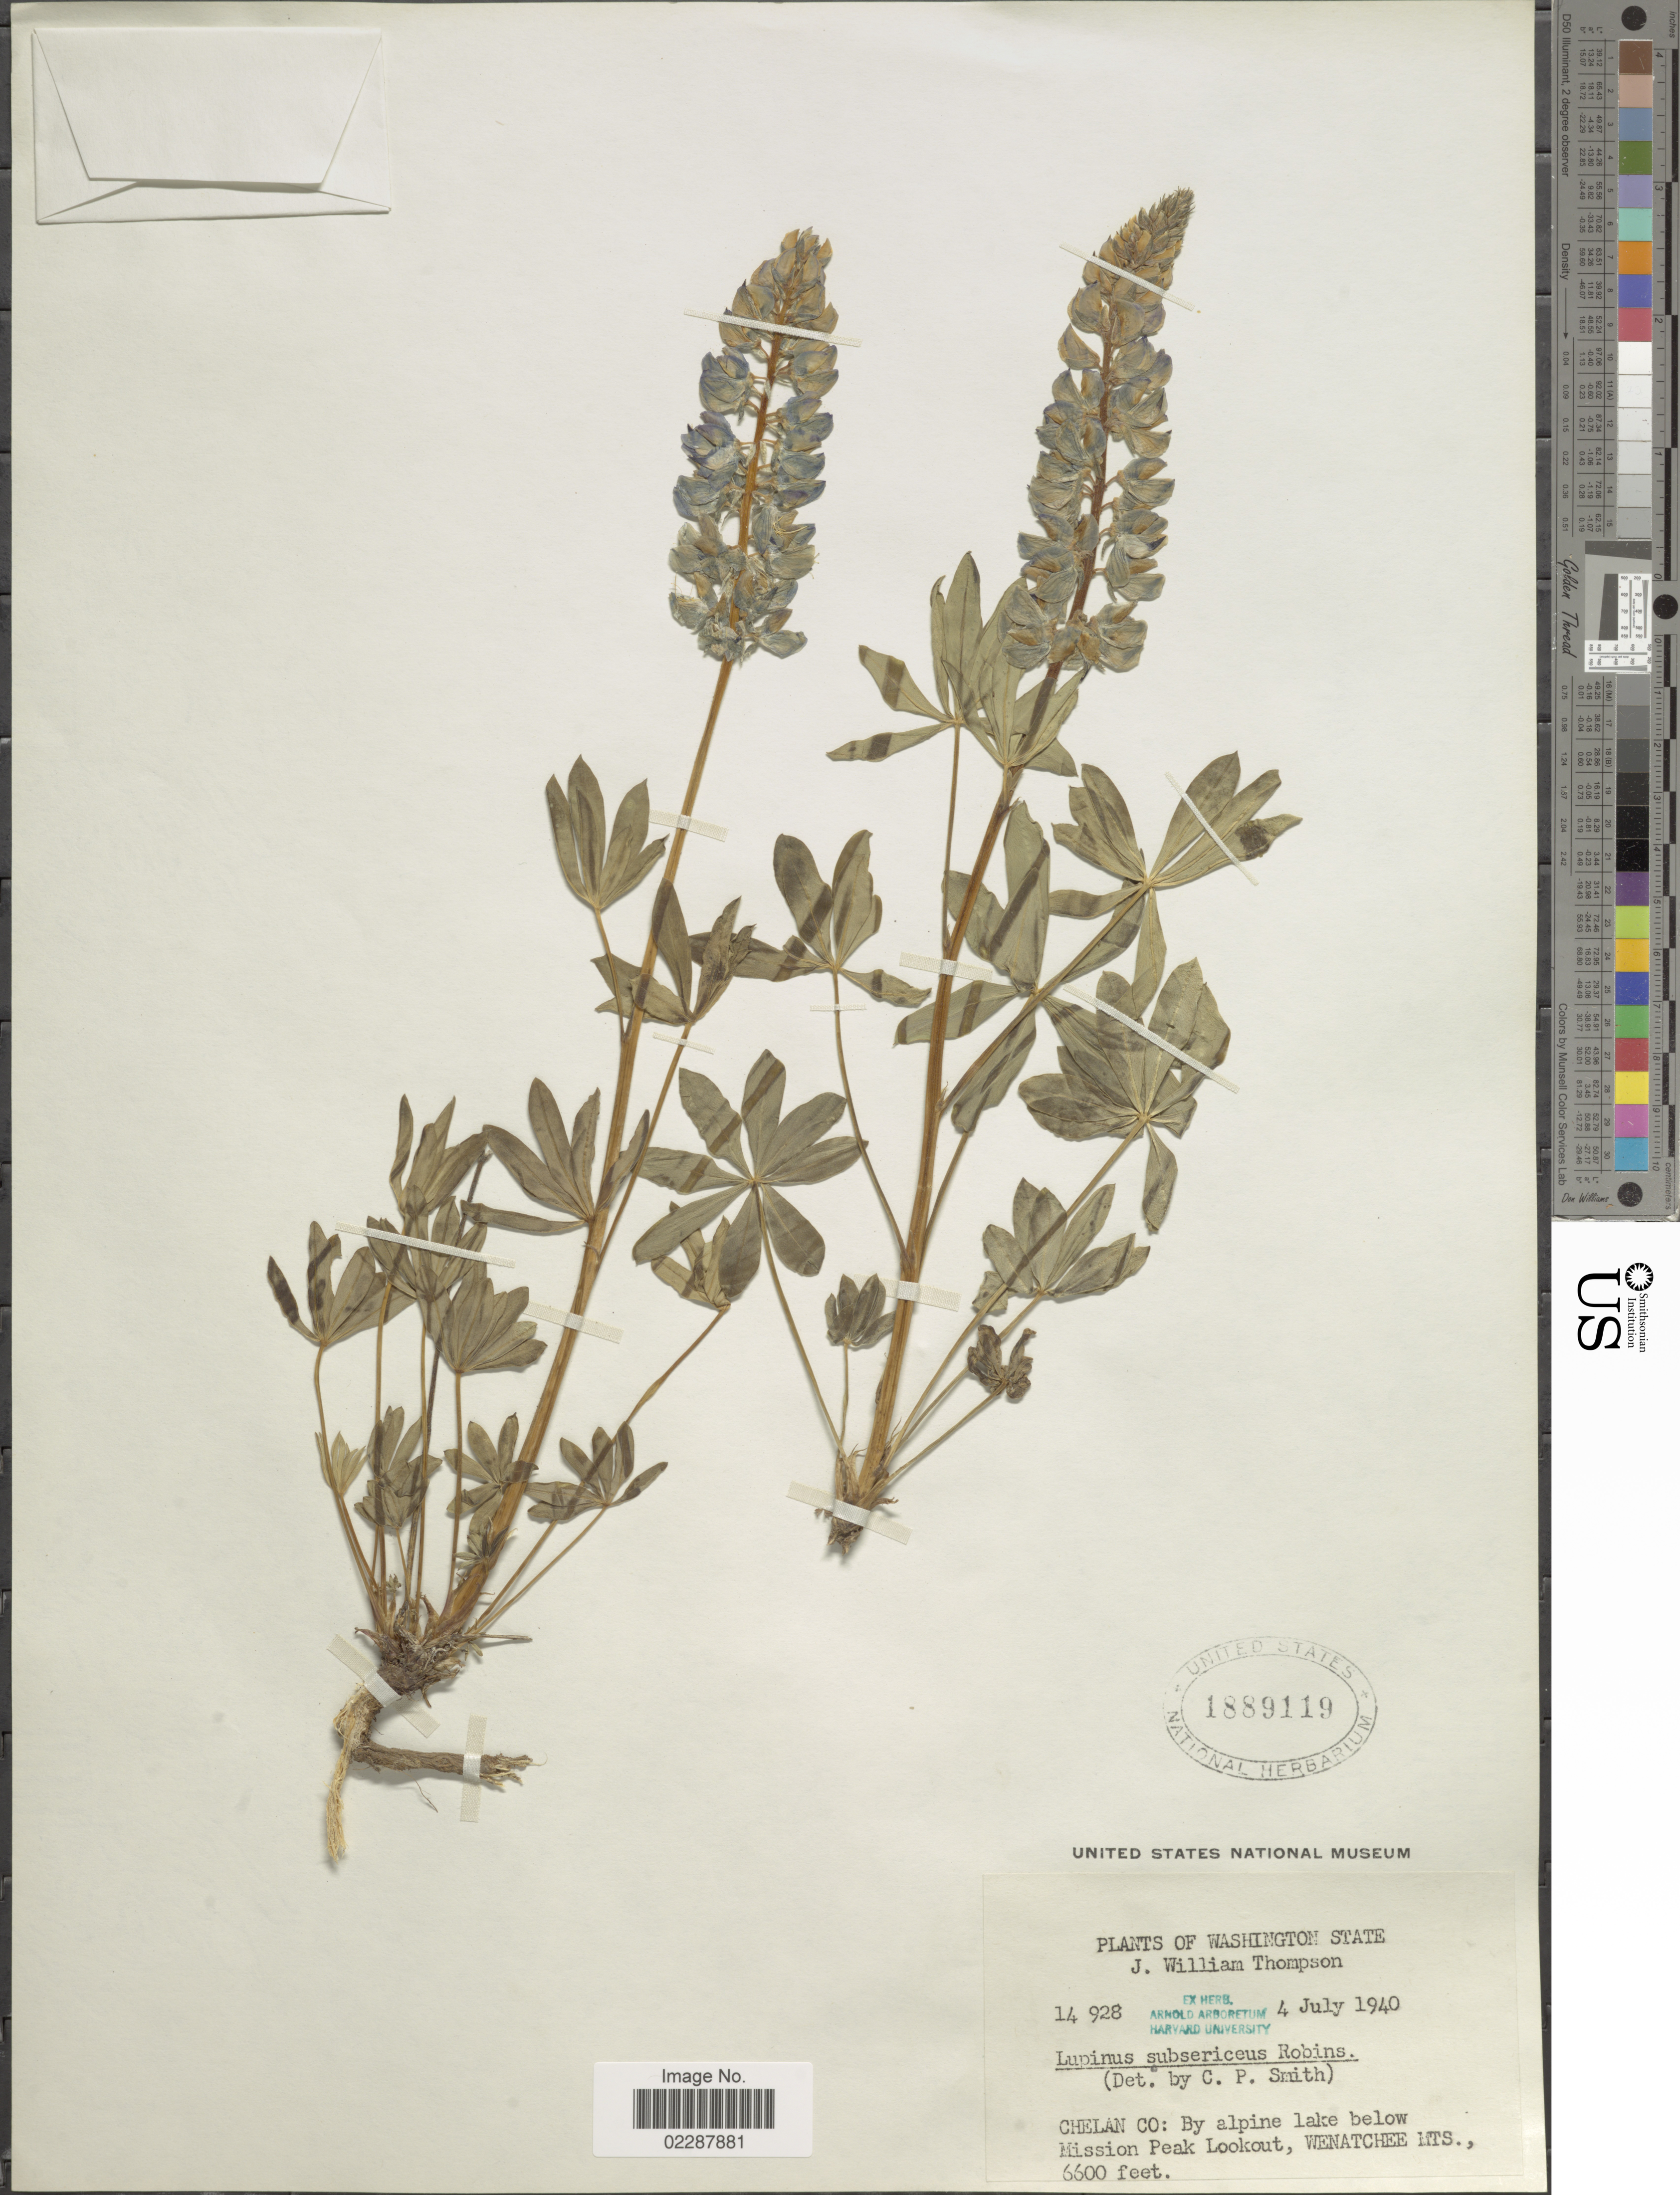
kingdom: Plantae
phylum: Tracheophyta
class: Magnoliopsida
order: Fabales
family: Fabaceae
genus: Lupinus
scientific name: Lupinus subsericeus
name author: B.L. Rob.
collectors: J. W. Thompson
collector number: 14928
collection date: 1940-07-04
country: United States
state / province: Washington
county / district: Chelan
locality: Chelan Co.: By alpine lake below Mission Peak Lookout, Wenatchee Mts.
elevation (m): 2012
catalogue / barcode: US 1889119